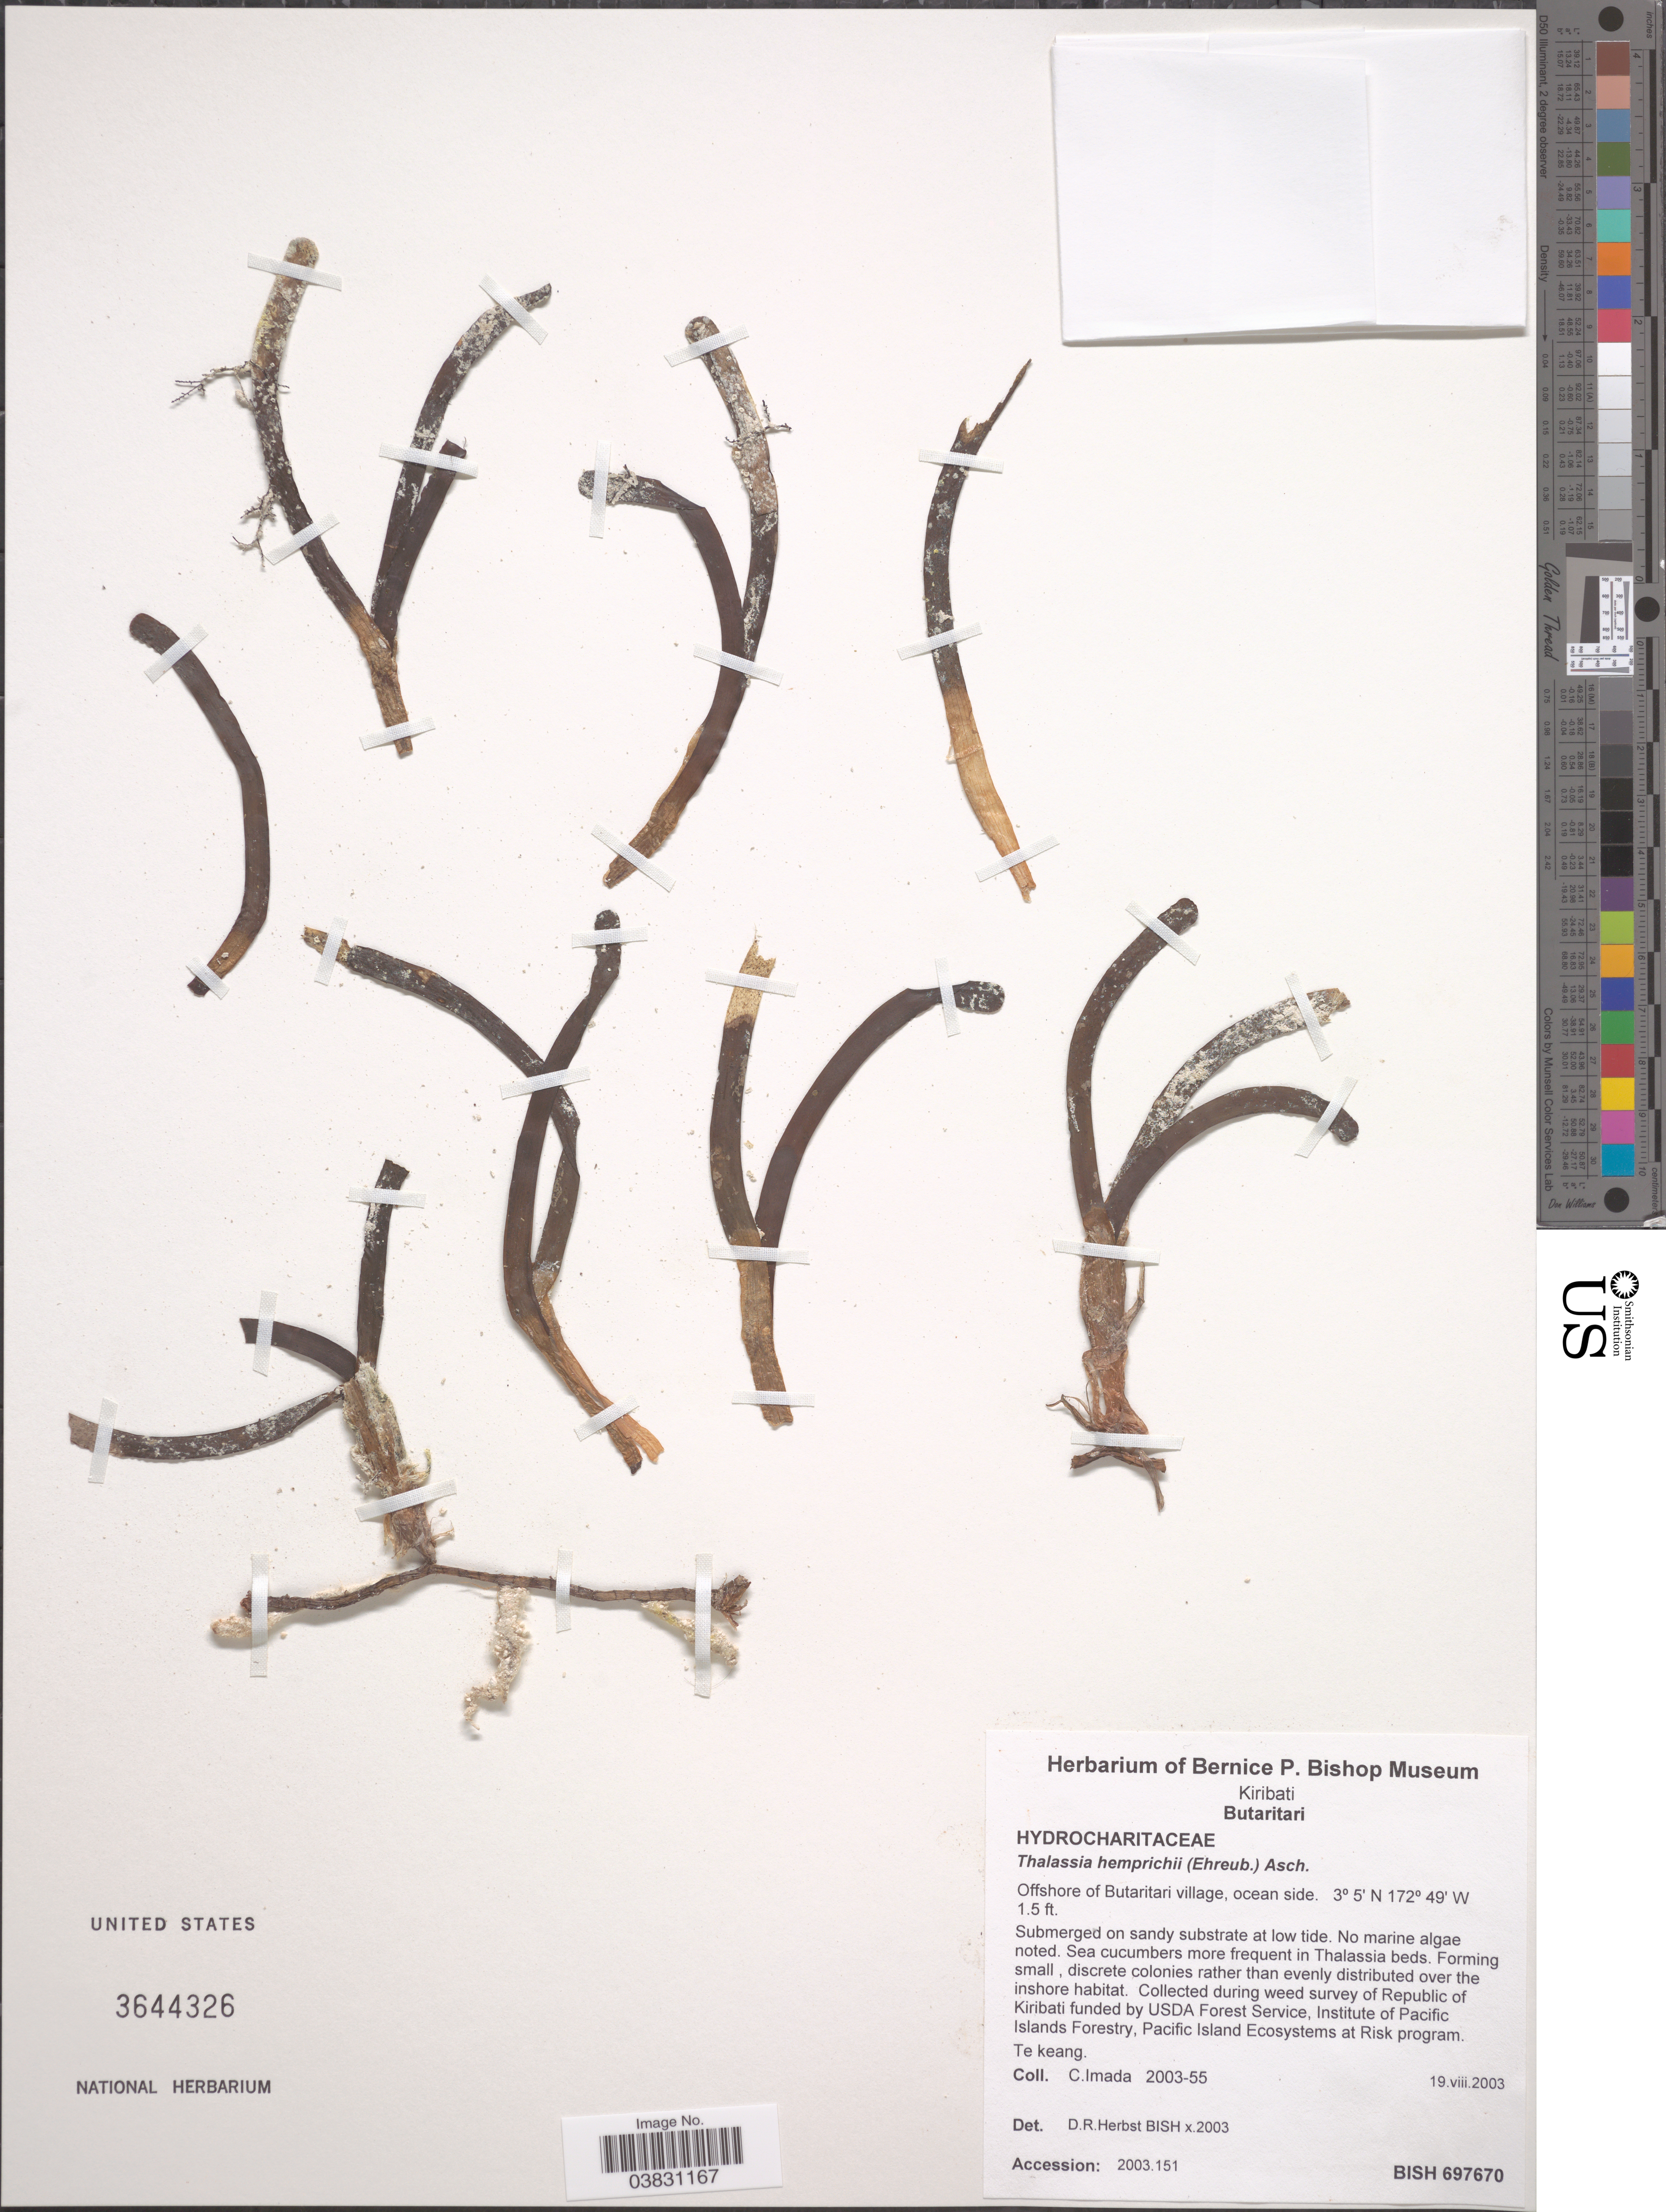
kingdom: Plantae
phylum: Tracheophyta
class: Liliopsida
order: Alismatales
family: Hydrocharitaceae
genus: Hydrocharis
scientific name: Hydrocharis dubia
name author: (Blume) Backer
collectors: C. Imada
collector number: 2003-55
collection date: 2003-08-19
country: Kiribati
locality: Offshore of Butaritari village, ocean side.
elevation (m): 0.5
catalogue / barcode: US 3644326